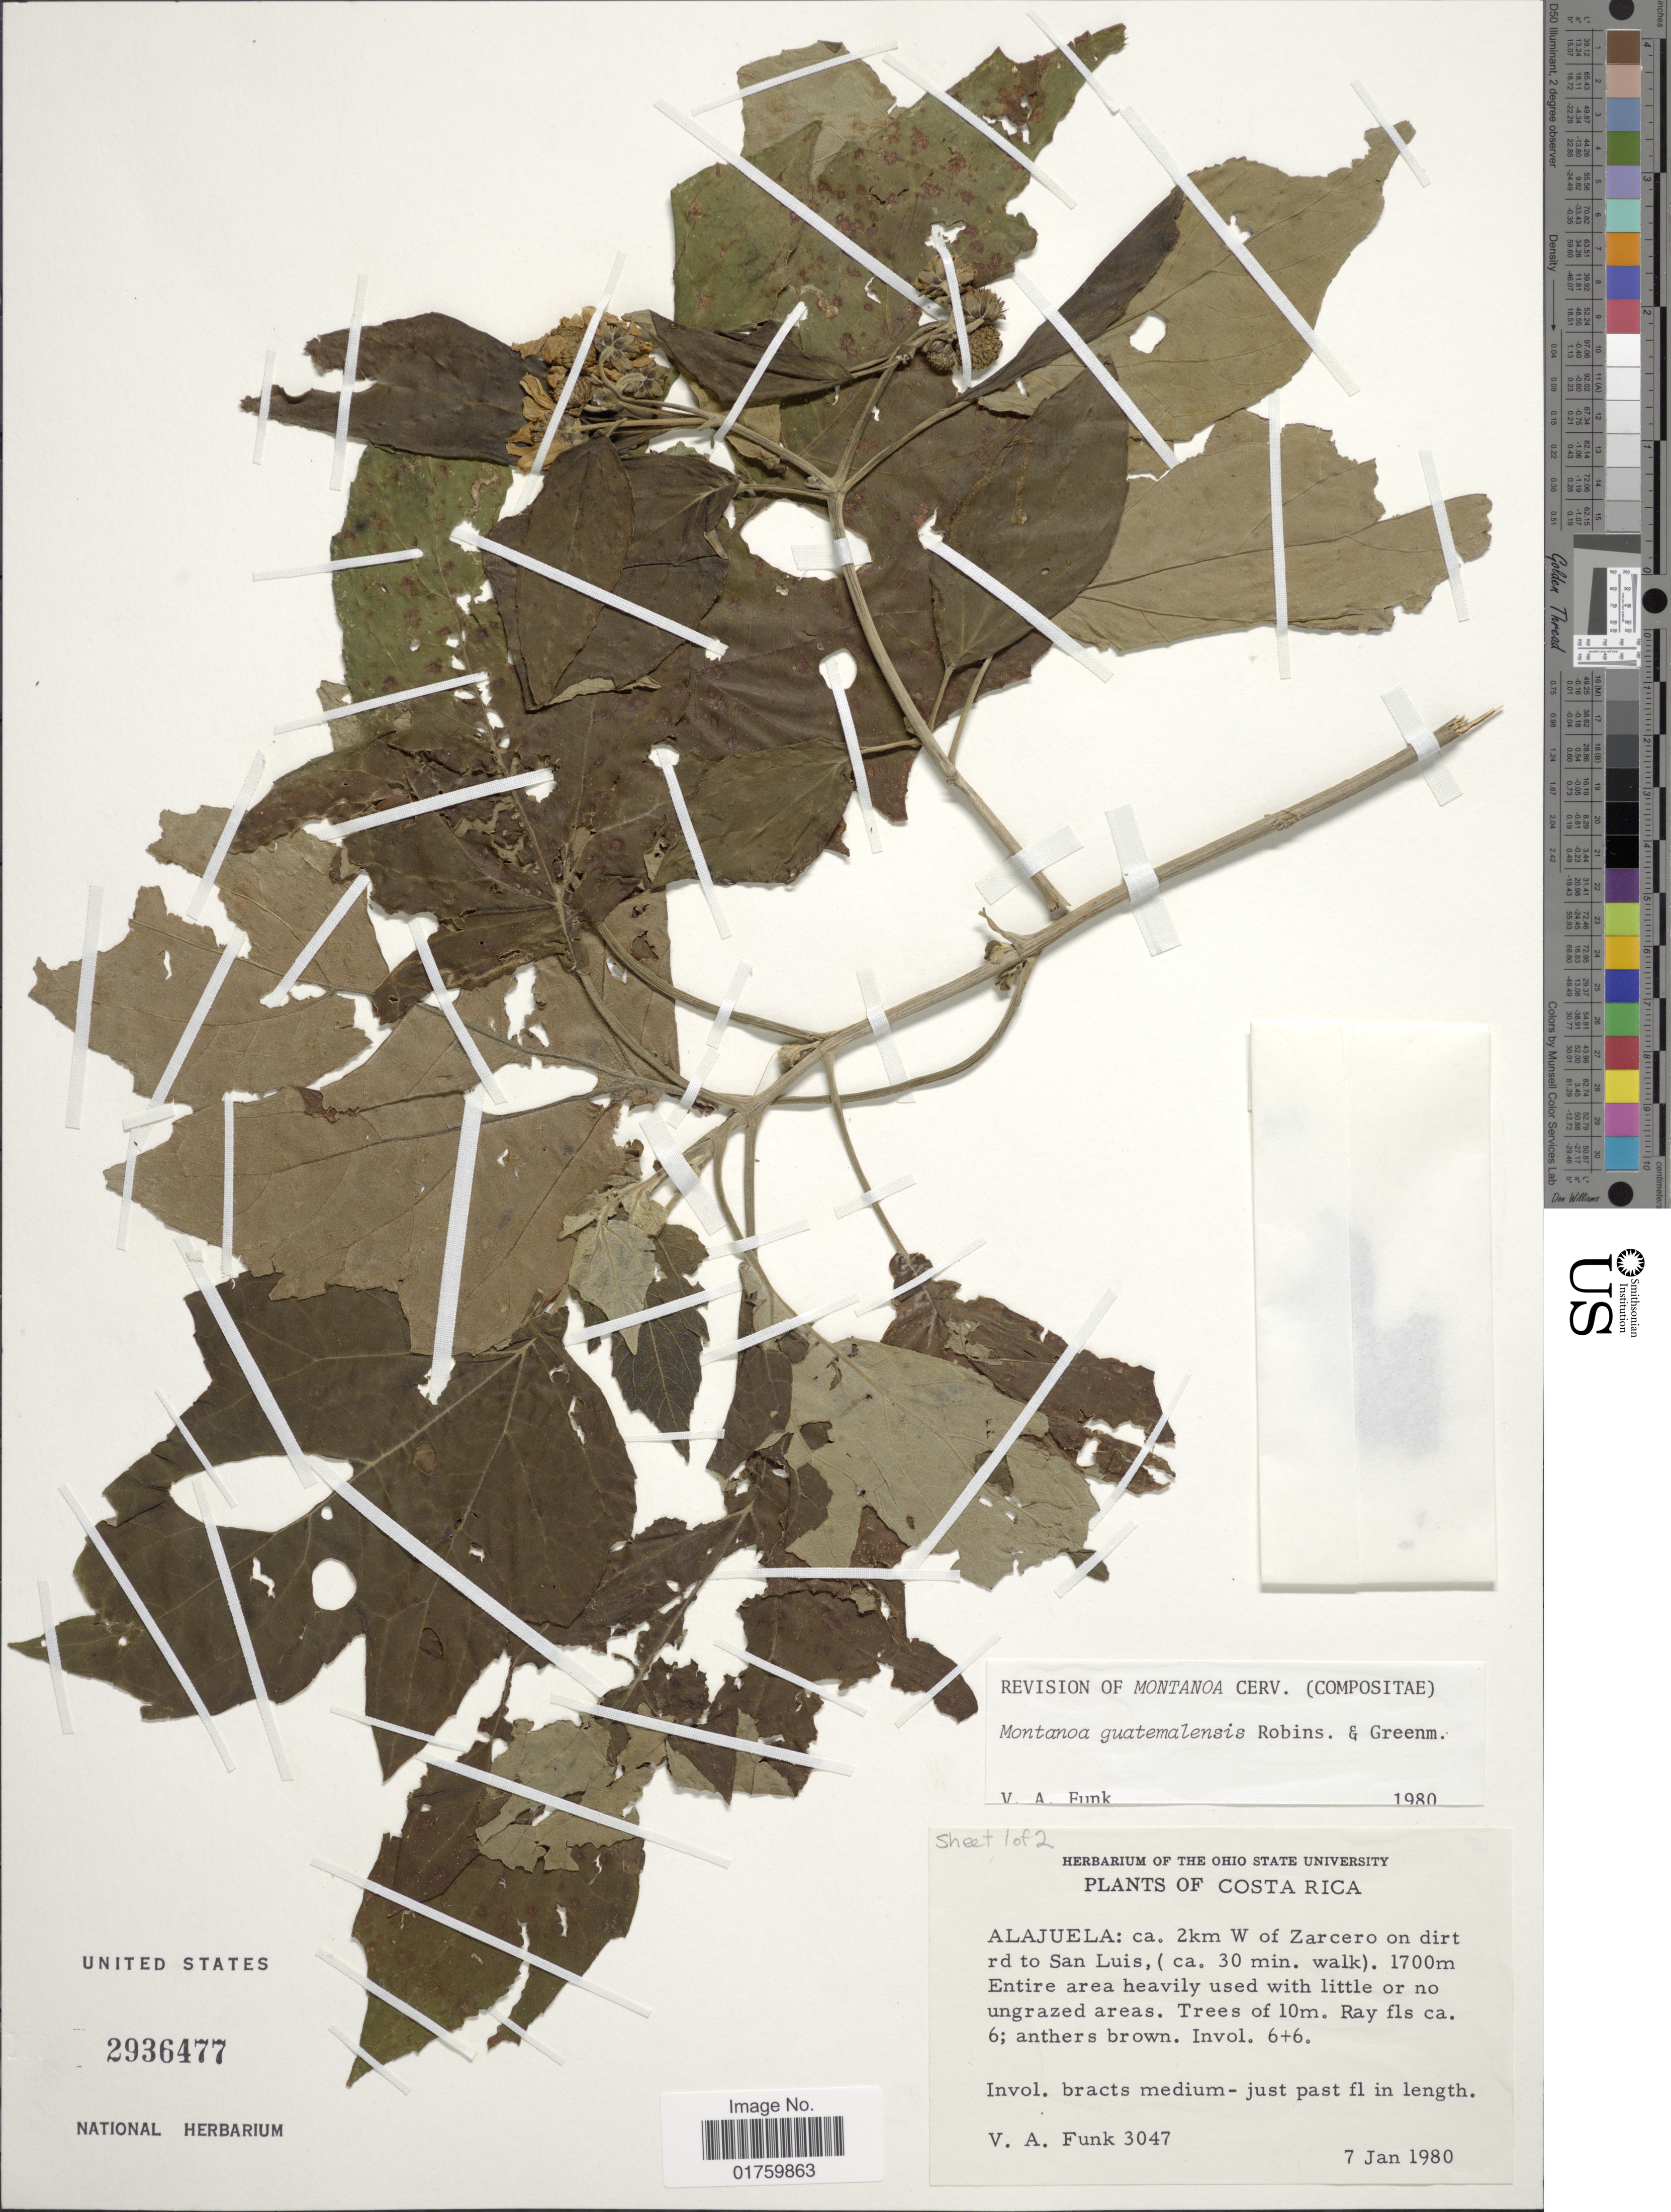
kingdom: Plantae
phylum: Tracheophyta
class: Magnoliopsida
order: Asterales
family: Asteraceae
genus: Montanoa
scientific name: Montanoa guatemalensis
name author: B.L. Rob. & Greenm.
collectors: V. Funk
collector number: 3047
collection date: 1980-01-07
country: Costa Rica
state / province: Alajuela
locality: Ca. 2 km W of Zarcero on dirt rd to San Luis (ca. 30 min. walk)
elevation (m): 1700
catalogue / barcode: US 2936477